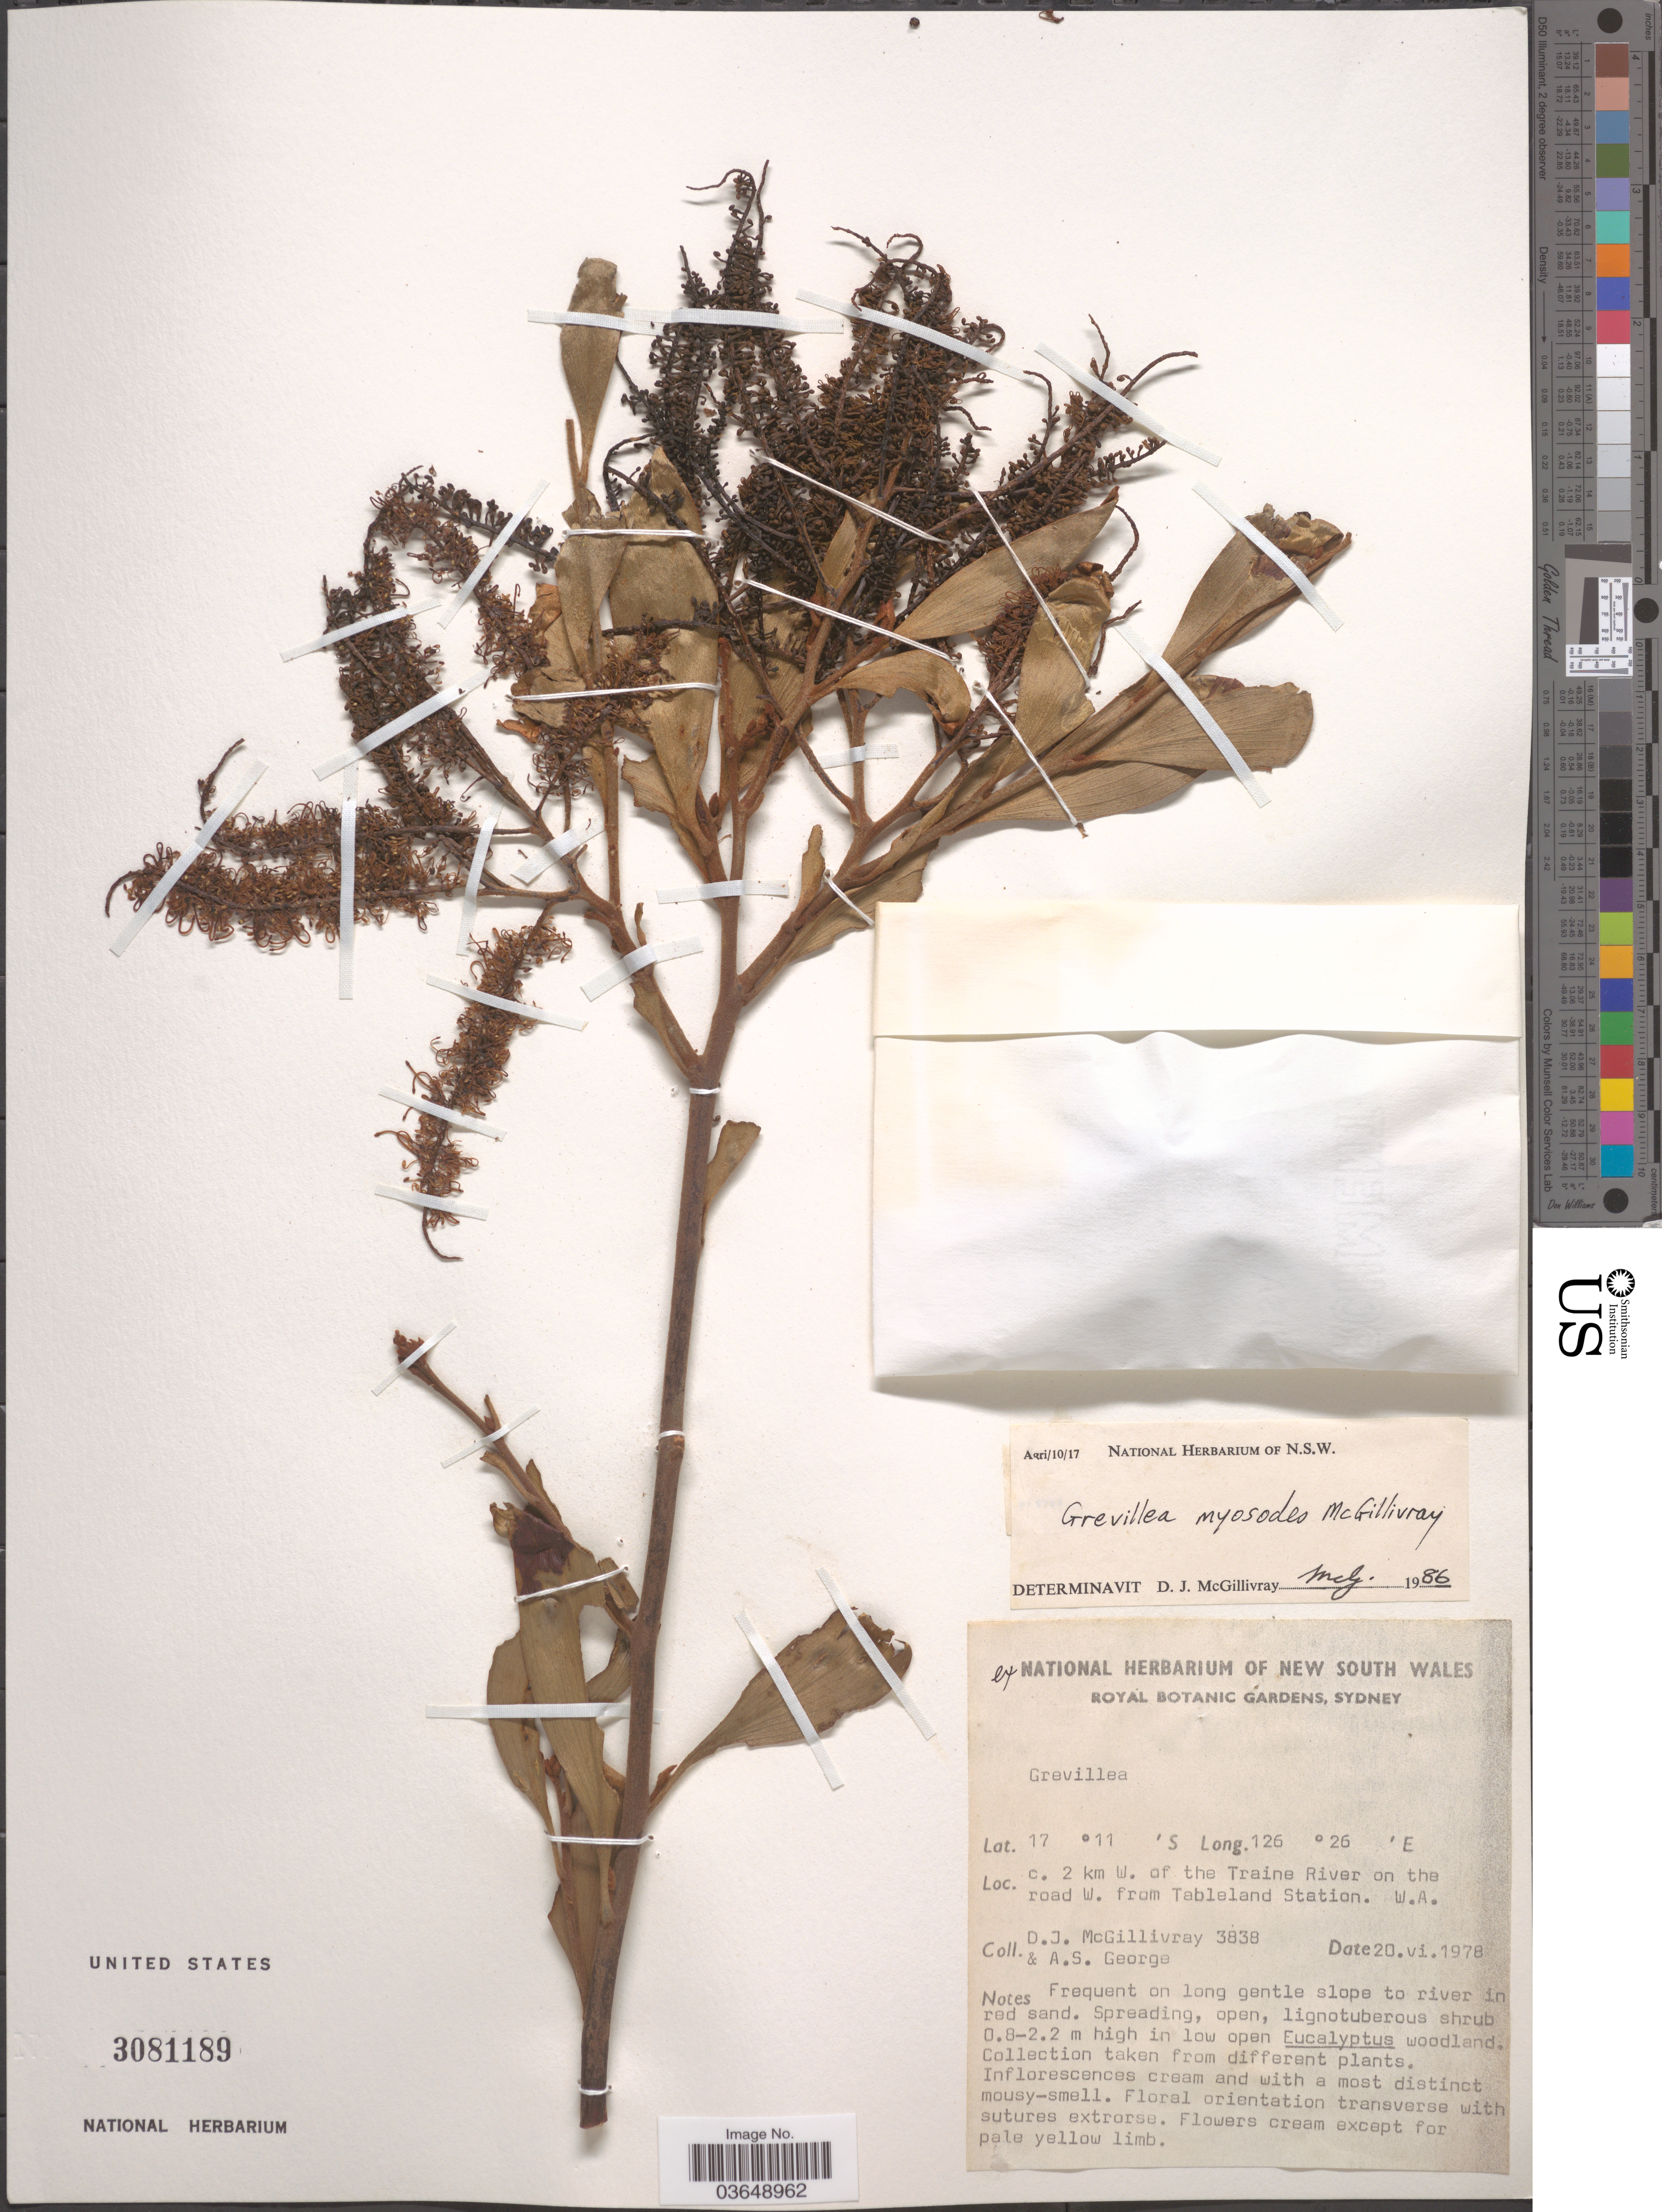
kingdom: Plantae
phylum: Tracheophyta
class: Magnoliopsida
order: Proteales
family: Proteaceae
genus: Grevillea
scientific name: Grevillea myosodes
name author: McGill.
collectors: D. J. McGillivray & A. S. George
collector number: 3838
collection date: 1978-06-20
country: Australia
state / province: Western Australia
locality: C. 2 km W. of the Traine River on the road W. from Tableland Station. W.A.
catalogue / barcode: US 3081189